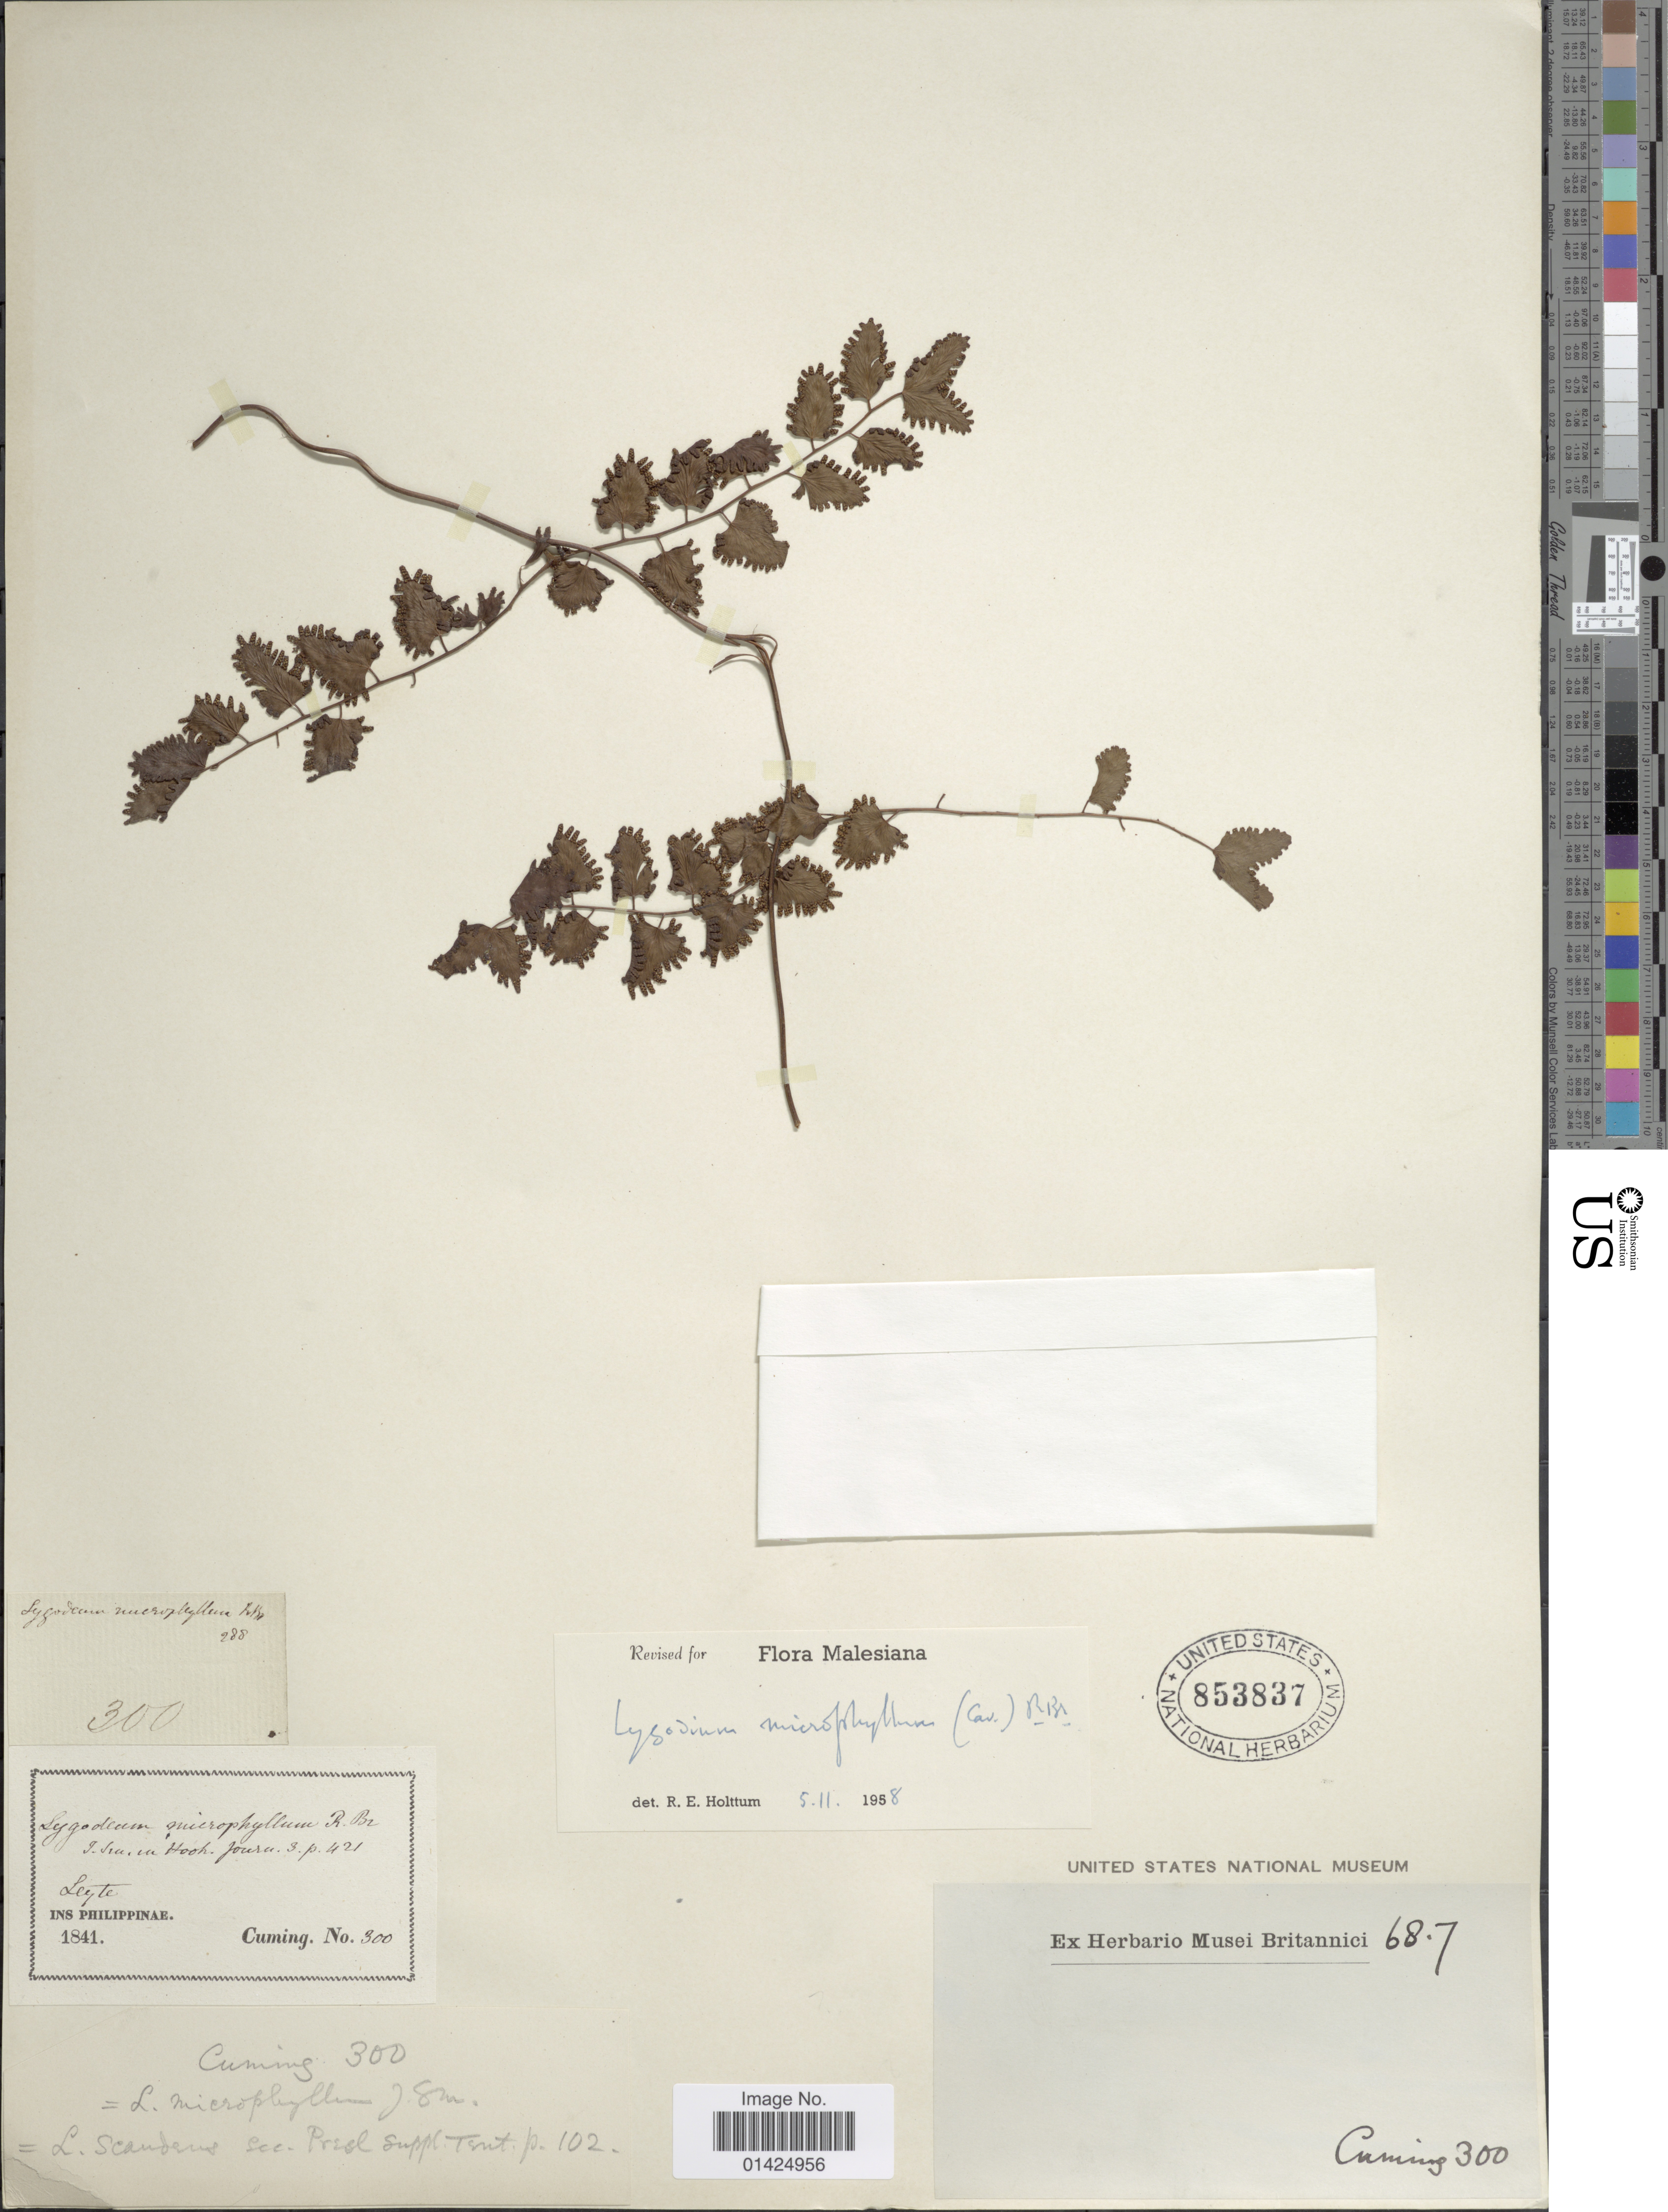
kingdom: Plantae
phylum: Tracheophyta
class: Polypodiopsida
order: Schizaeales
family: Lygodiaceae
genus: Lygodium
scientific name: Lygodium microphyllum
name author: (Cav.) R. Br.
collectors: -. Cuming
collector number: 300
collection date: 1841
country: Philippines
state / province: Eastern Visayas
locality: Leyte, INS Philippinae.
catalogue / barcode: US 853837